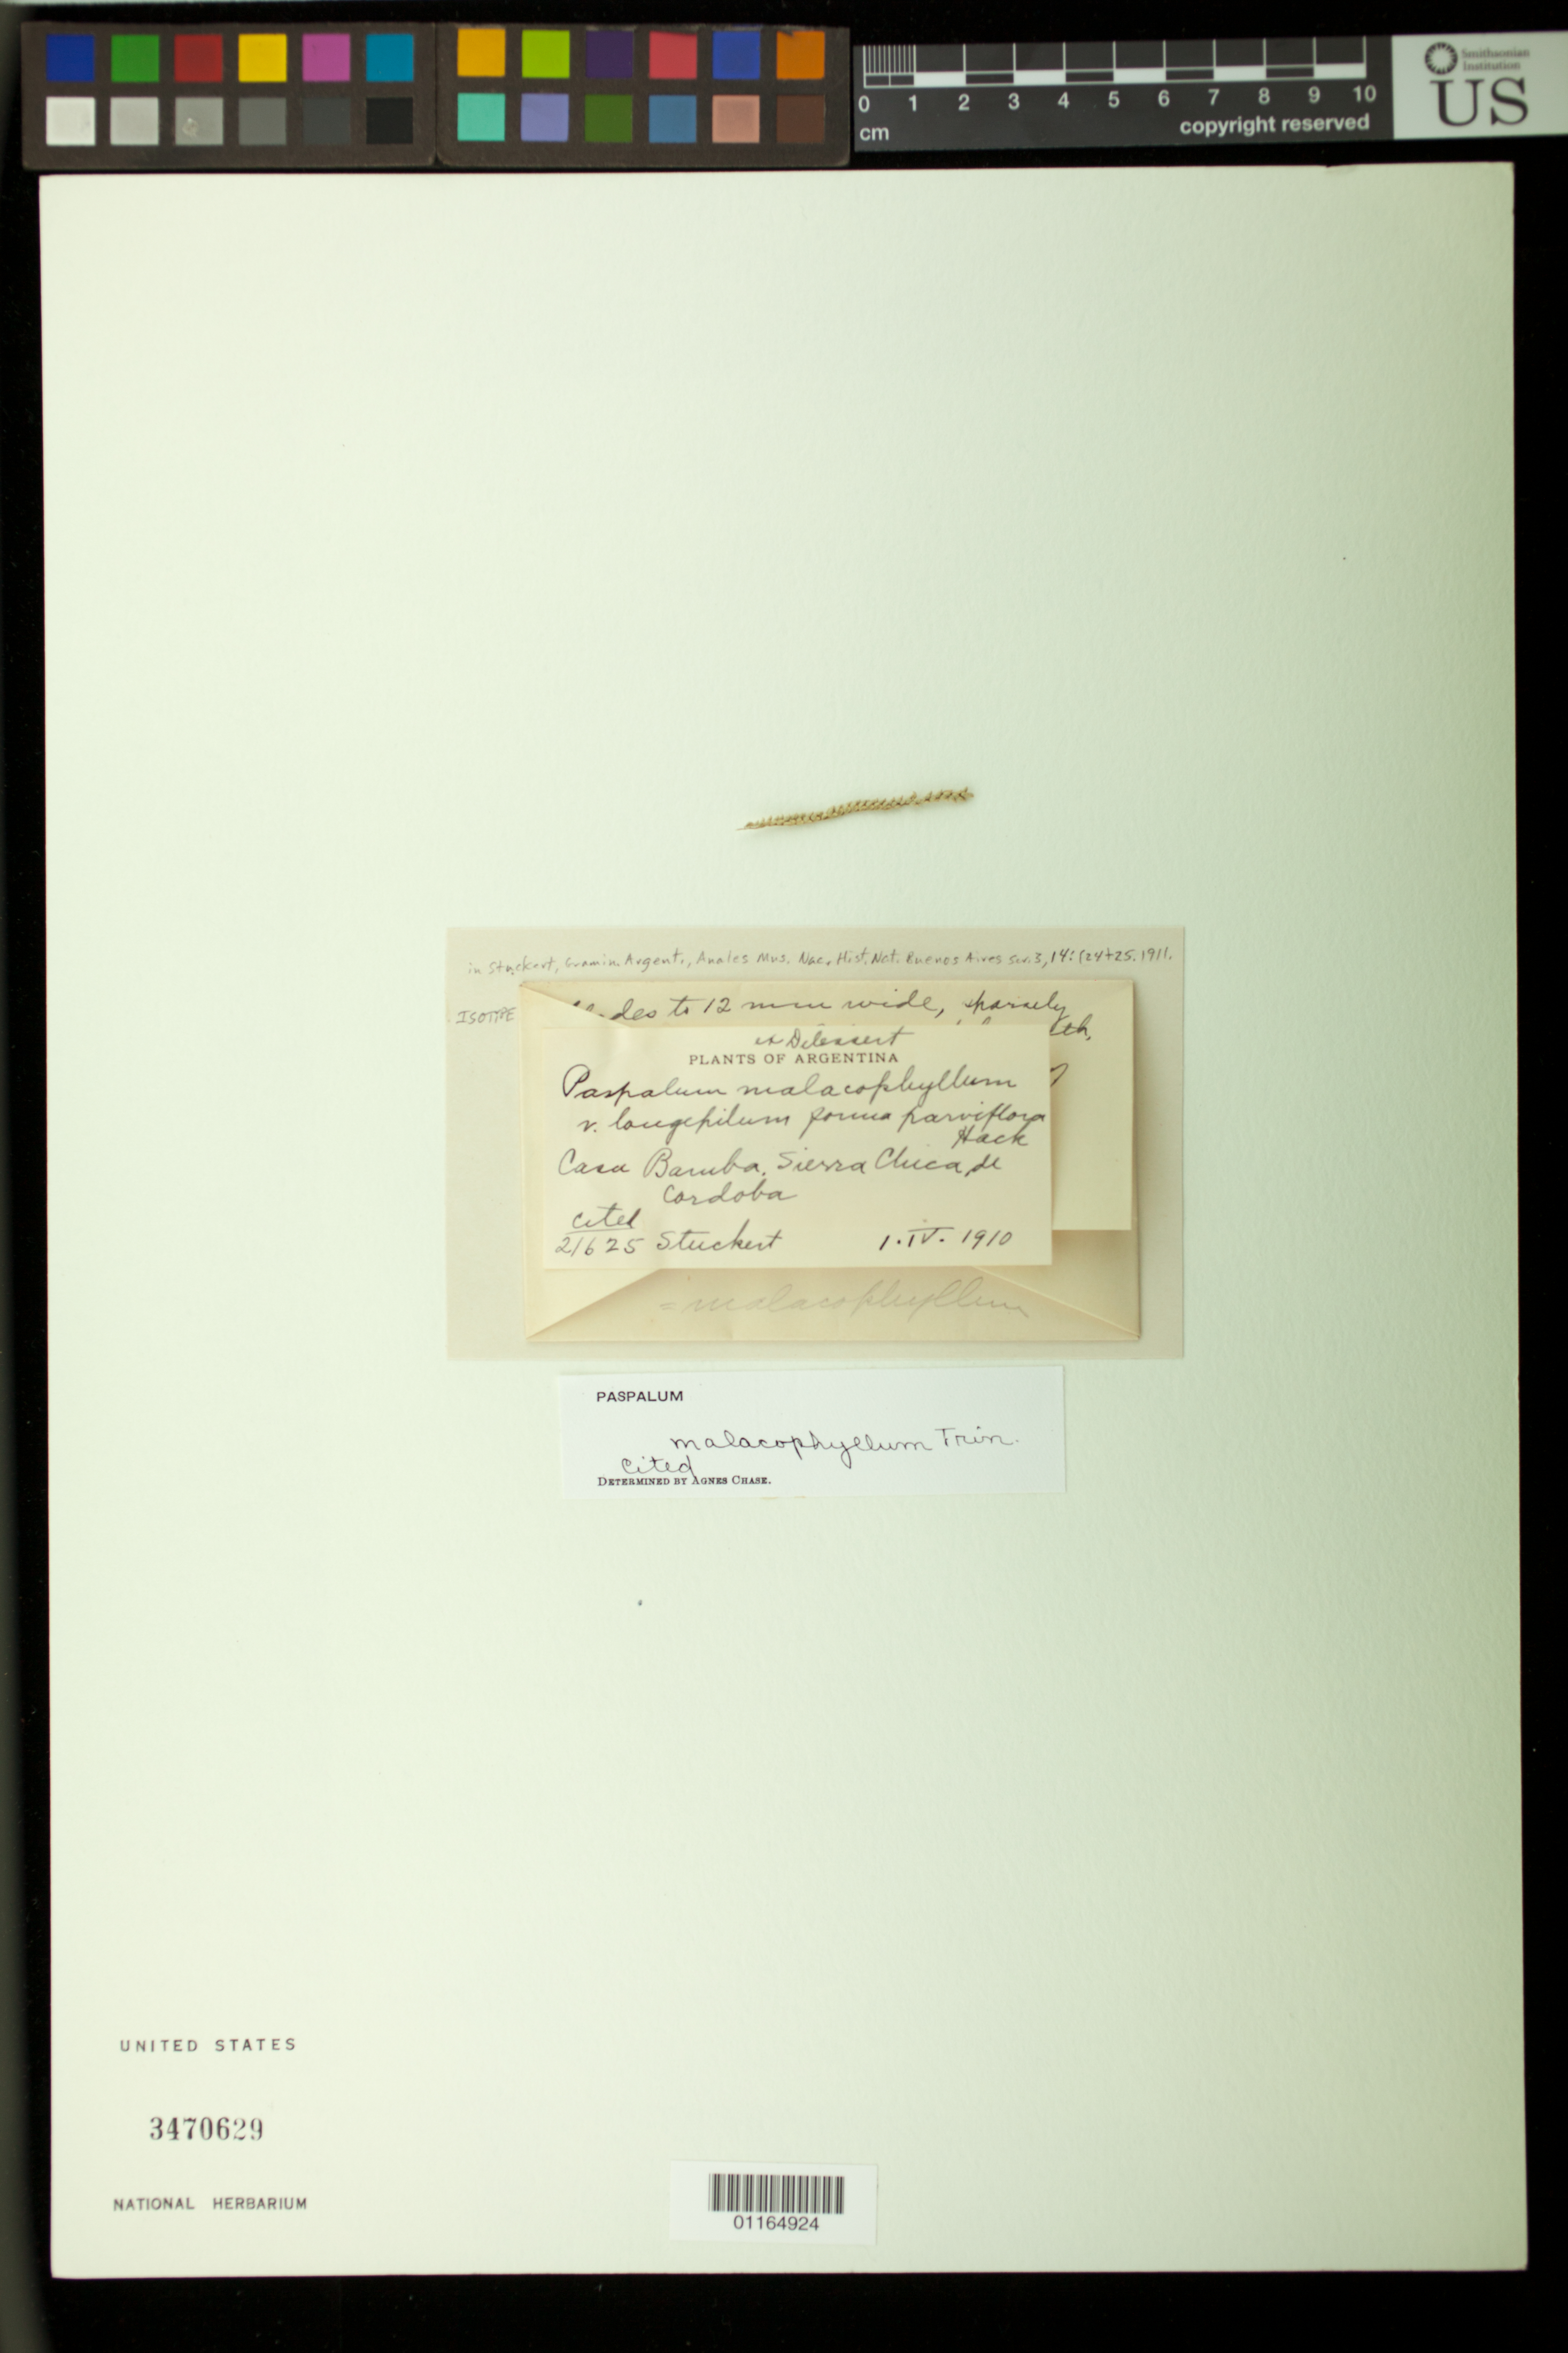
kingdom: Plantae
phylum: Tracheophyta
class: Liliopsida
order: Poales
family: Poaceae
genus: Paspalum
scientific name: Paspalum malacophyllum f. parviflorum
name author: Hack. in Stuck.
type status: Type Collection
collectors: T. Stuckert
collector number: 21625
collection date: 1910-04-01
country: Argentina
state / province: Córdoba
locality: Casa Bamba, Sierra Chica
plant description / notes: Fragmentary material of type specimen ex herb. Delessert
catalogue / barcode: US 3470629